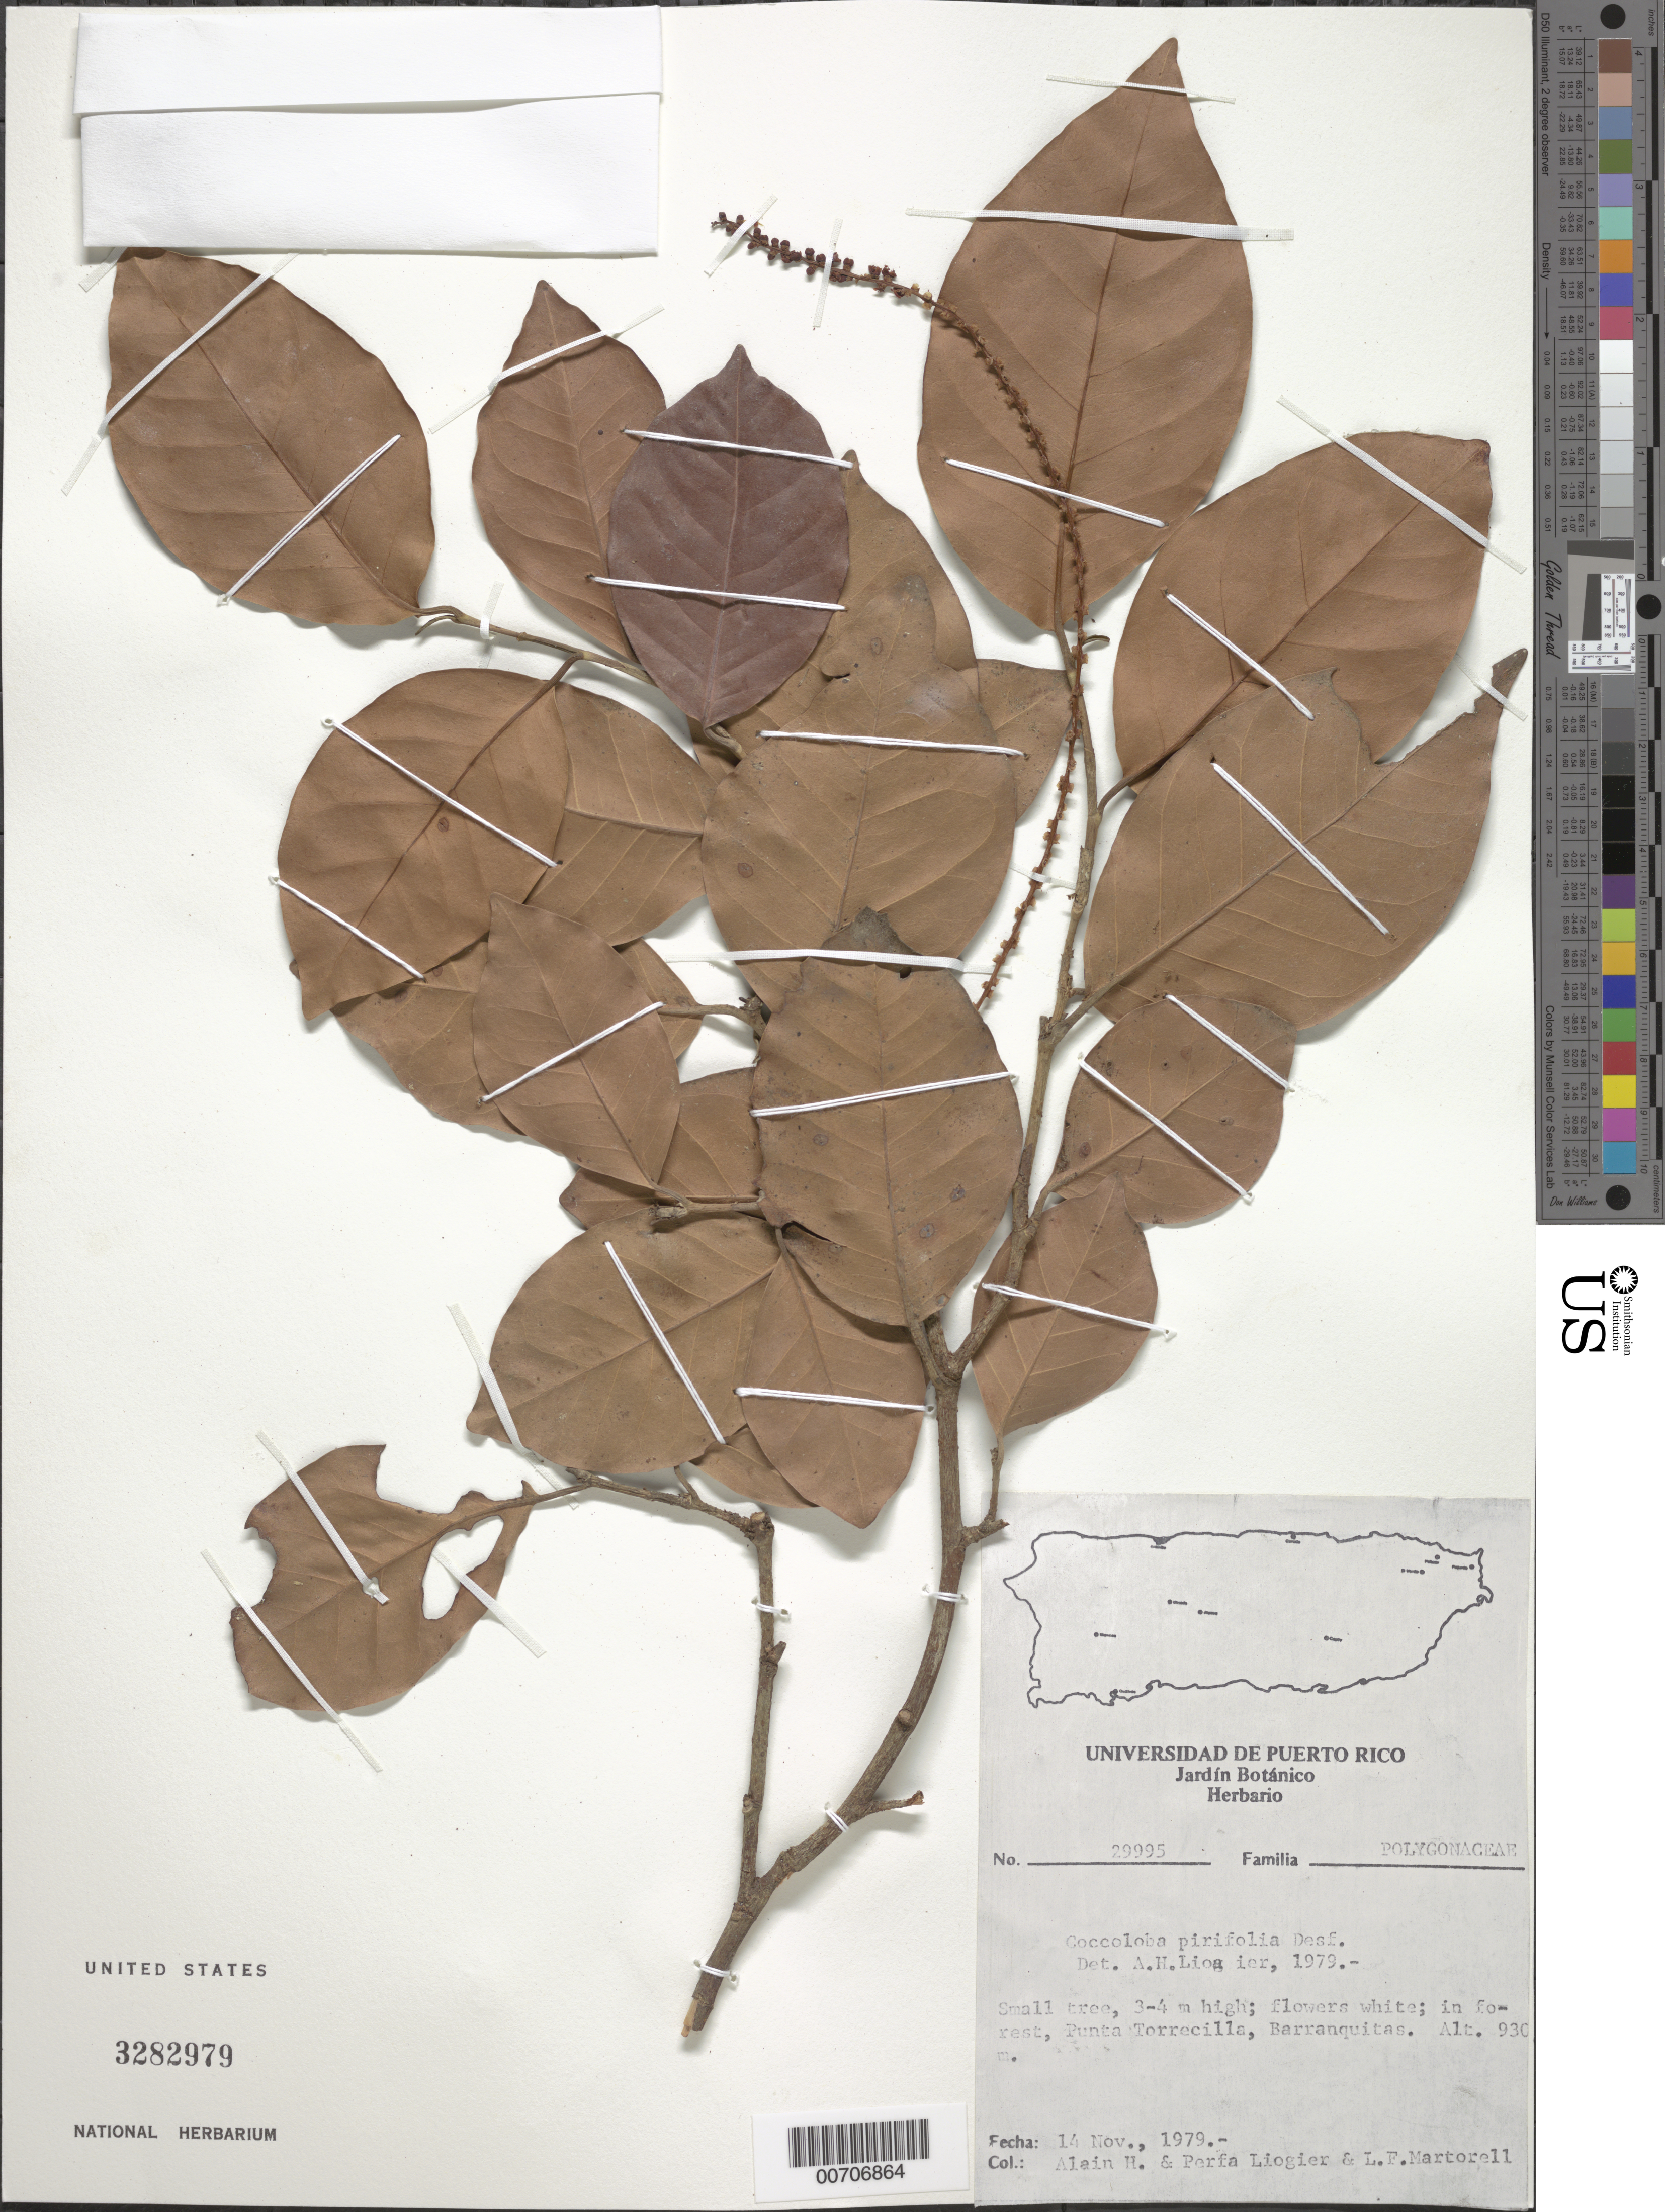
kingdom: Plantae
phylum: Tracheophyta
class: Magnoliopsida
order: Caryophyllales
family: Polygonaceae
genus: Coccoloba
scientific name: Coccoloba pyrifolia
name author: Desf.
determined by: Liogier, Alain H.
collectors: A. H. Liogier, M. P. Liogier & L. Martorell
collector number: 29995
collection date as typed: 14 Nov 1979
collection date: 1979-11-14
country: Puerto Rico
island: Greater Antilles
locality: Punta Torrecilla, Barranquitas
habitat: In forest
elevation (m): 930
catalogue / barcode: US 3282979